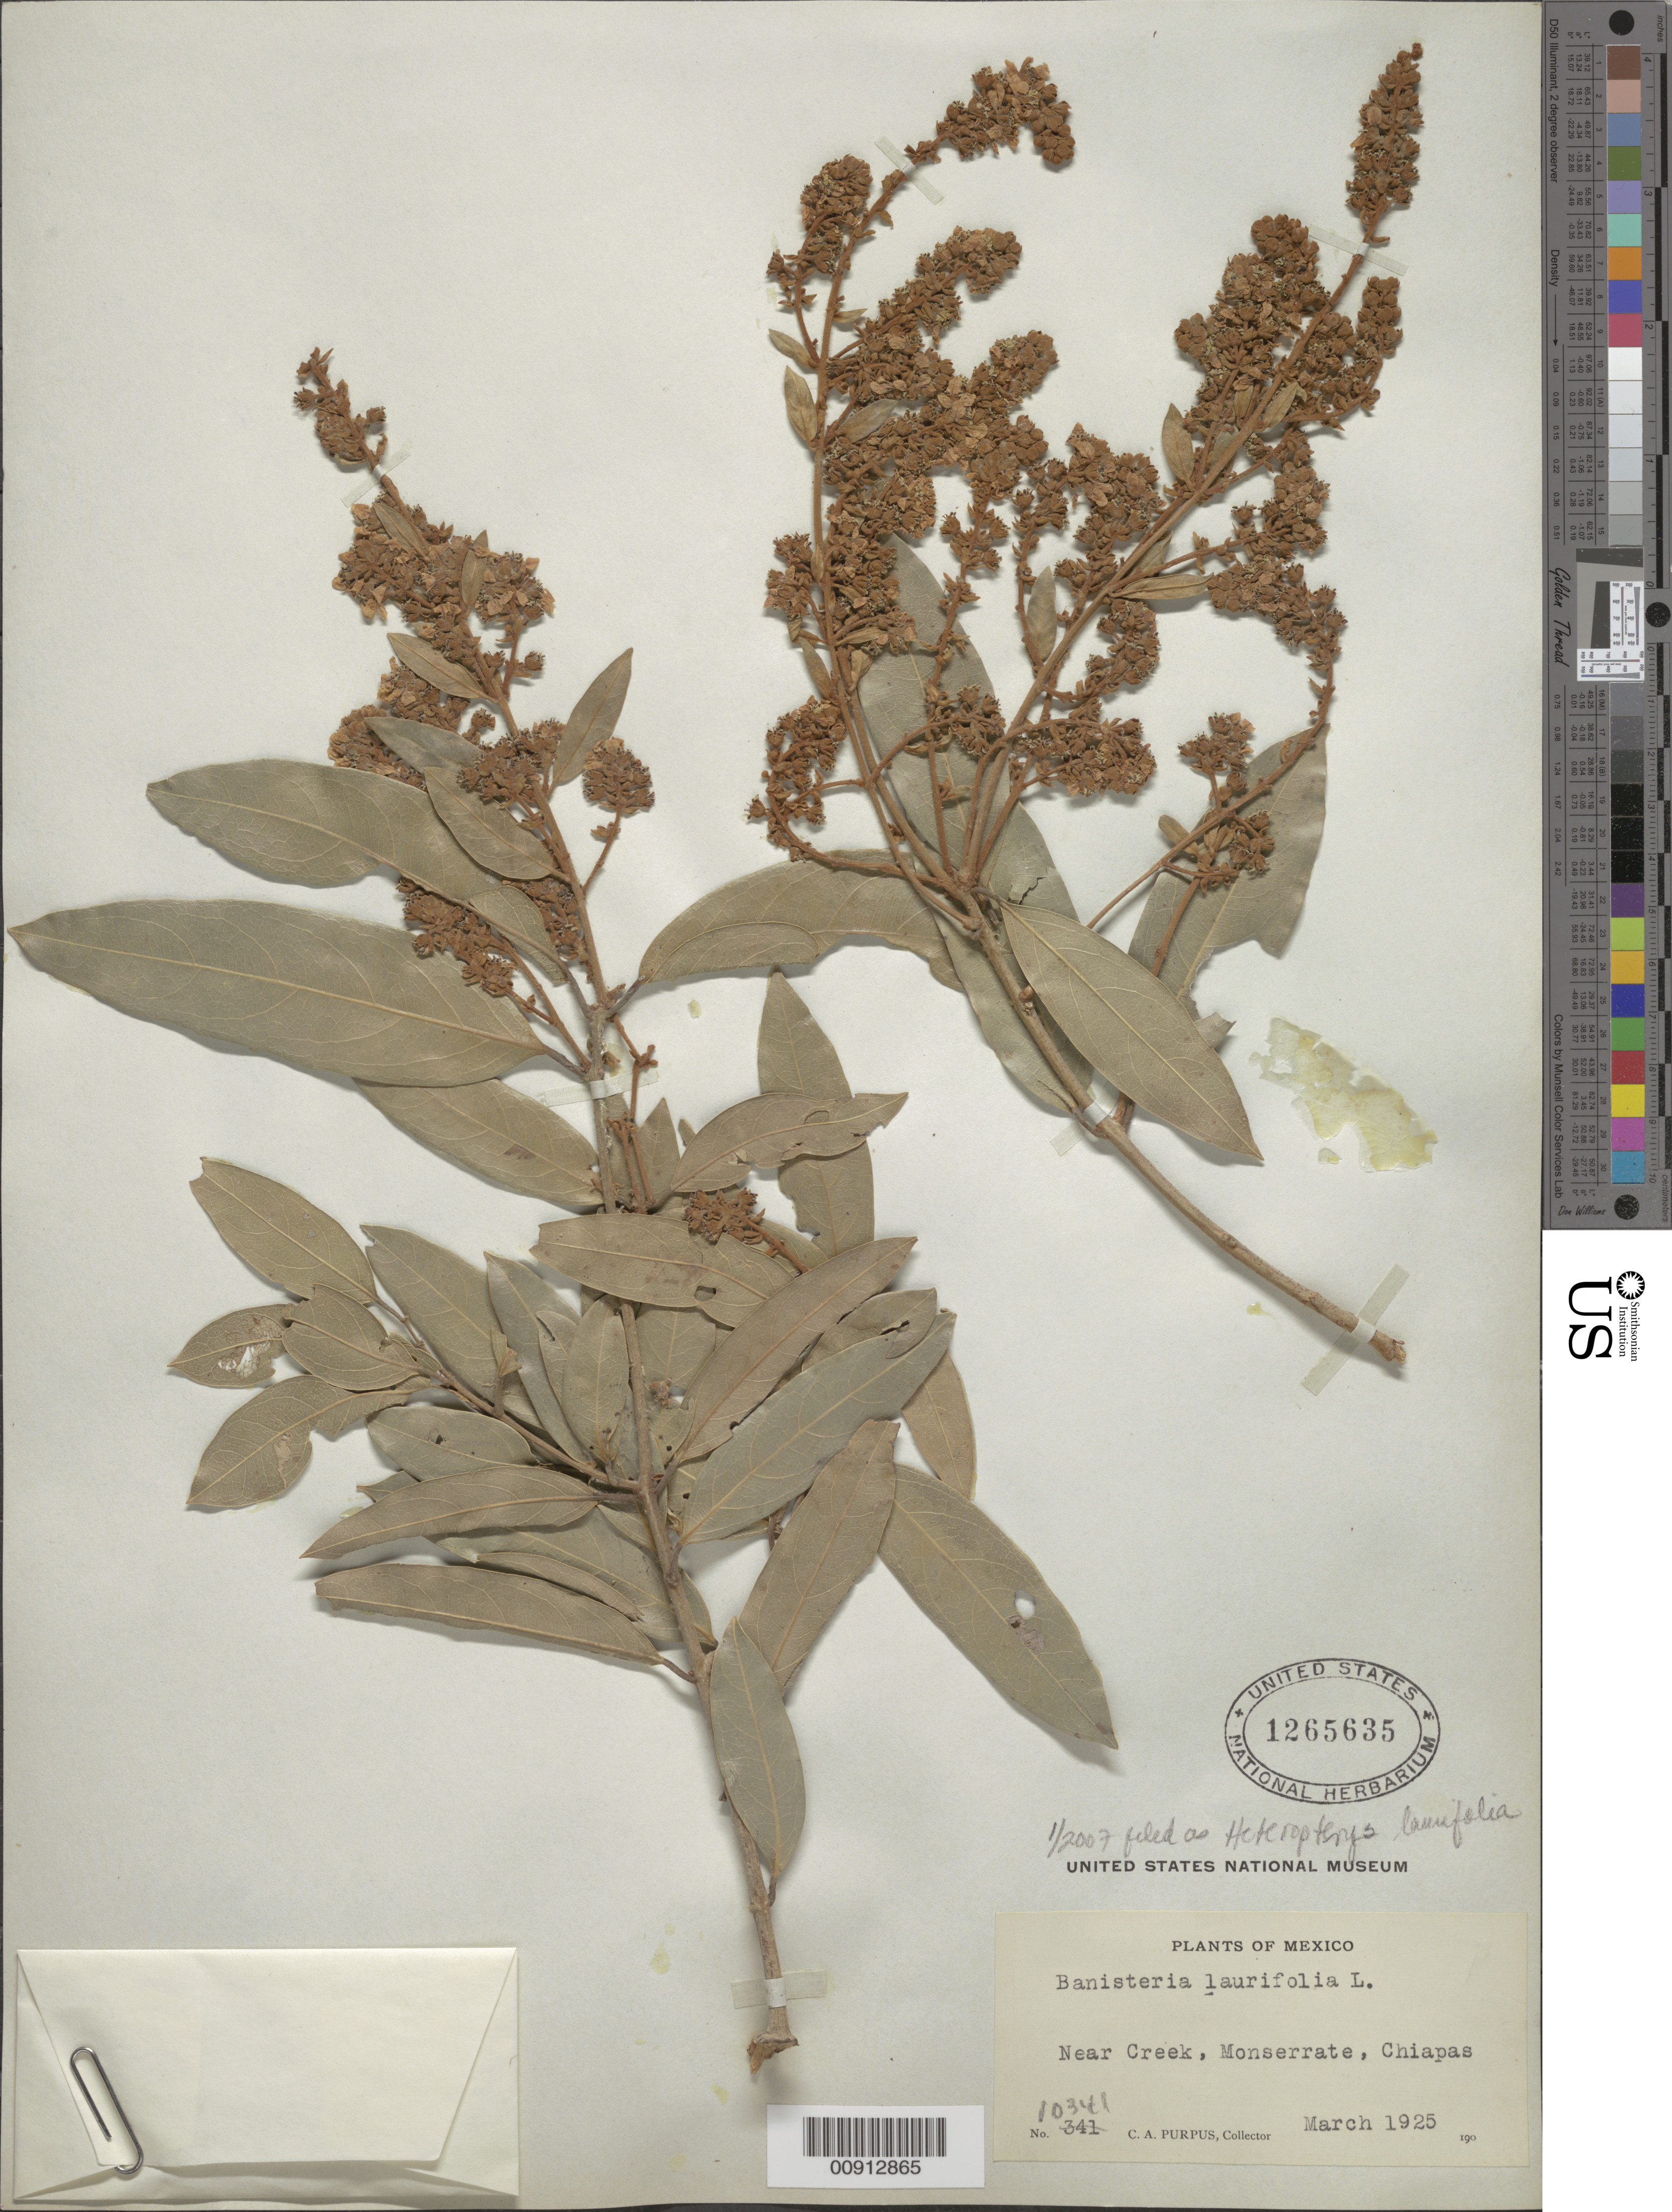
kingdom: Plantae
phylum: Tracheophyta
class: Magnoliopsida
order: Malpighiales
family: Malpighiaceae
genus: Heteropterys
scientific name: Heteropterys laurifolia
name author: (L.) A. Juss.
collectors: C. A. Purpus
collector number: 10341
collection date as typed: Mar 1925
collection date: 1925-03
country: Mexico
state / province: Chiapas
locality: Near Creek, Monserrate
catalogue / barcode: US 1265635